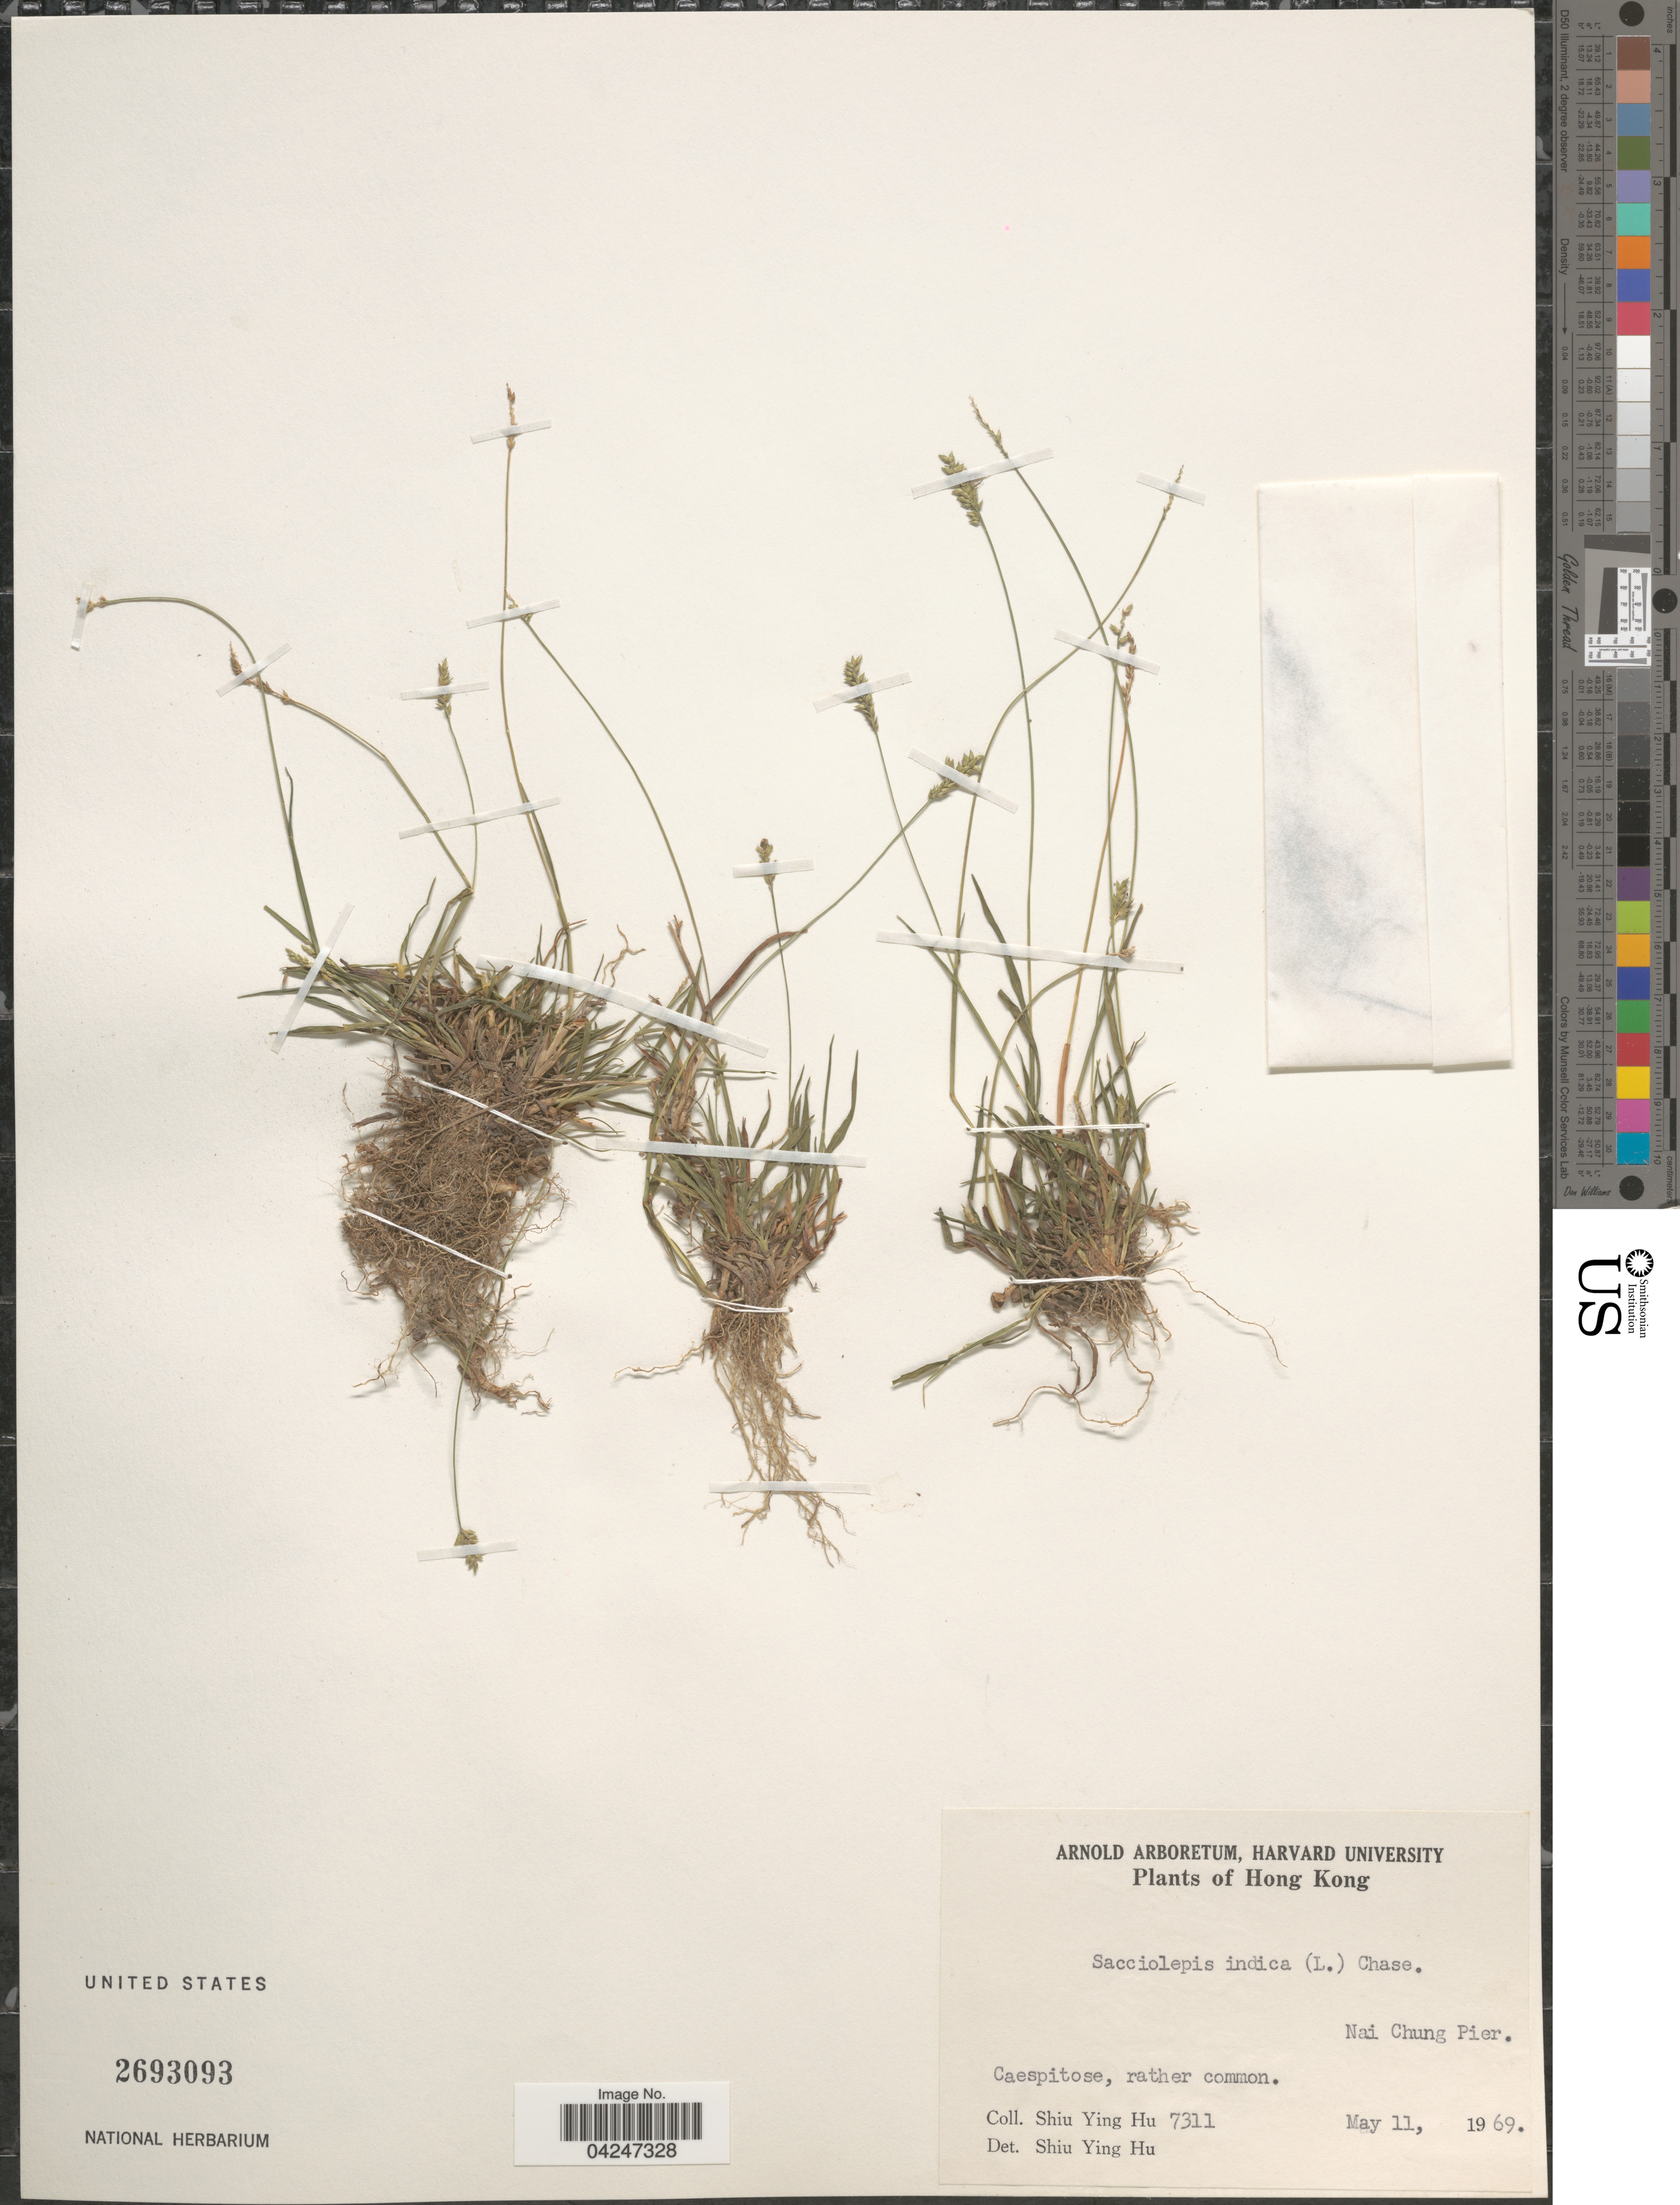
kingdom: Plantae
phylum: Tracheophyta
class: Liliopsida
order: Poales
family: Poaceae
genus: Sacciolepis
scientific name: Sacciolepis indica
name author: (L.) Chase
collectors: S. Y. Hu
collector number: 7311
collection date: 1969-05-11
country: China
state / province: Hong Kong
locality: Nai Chung Pier.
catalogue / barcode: US 2693093